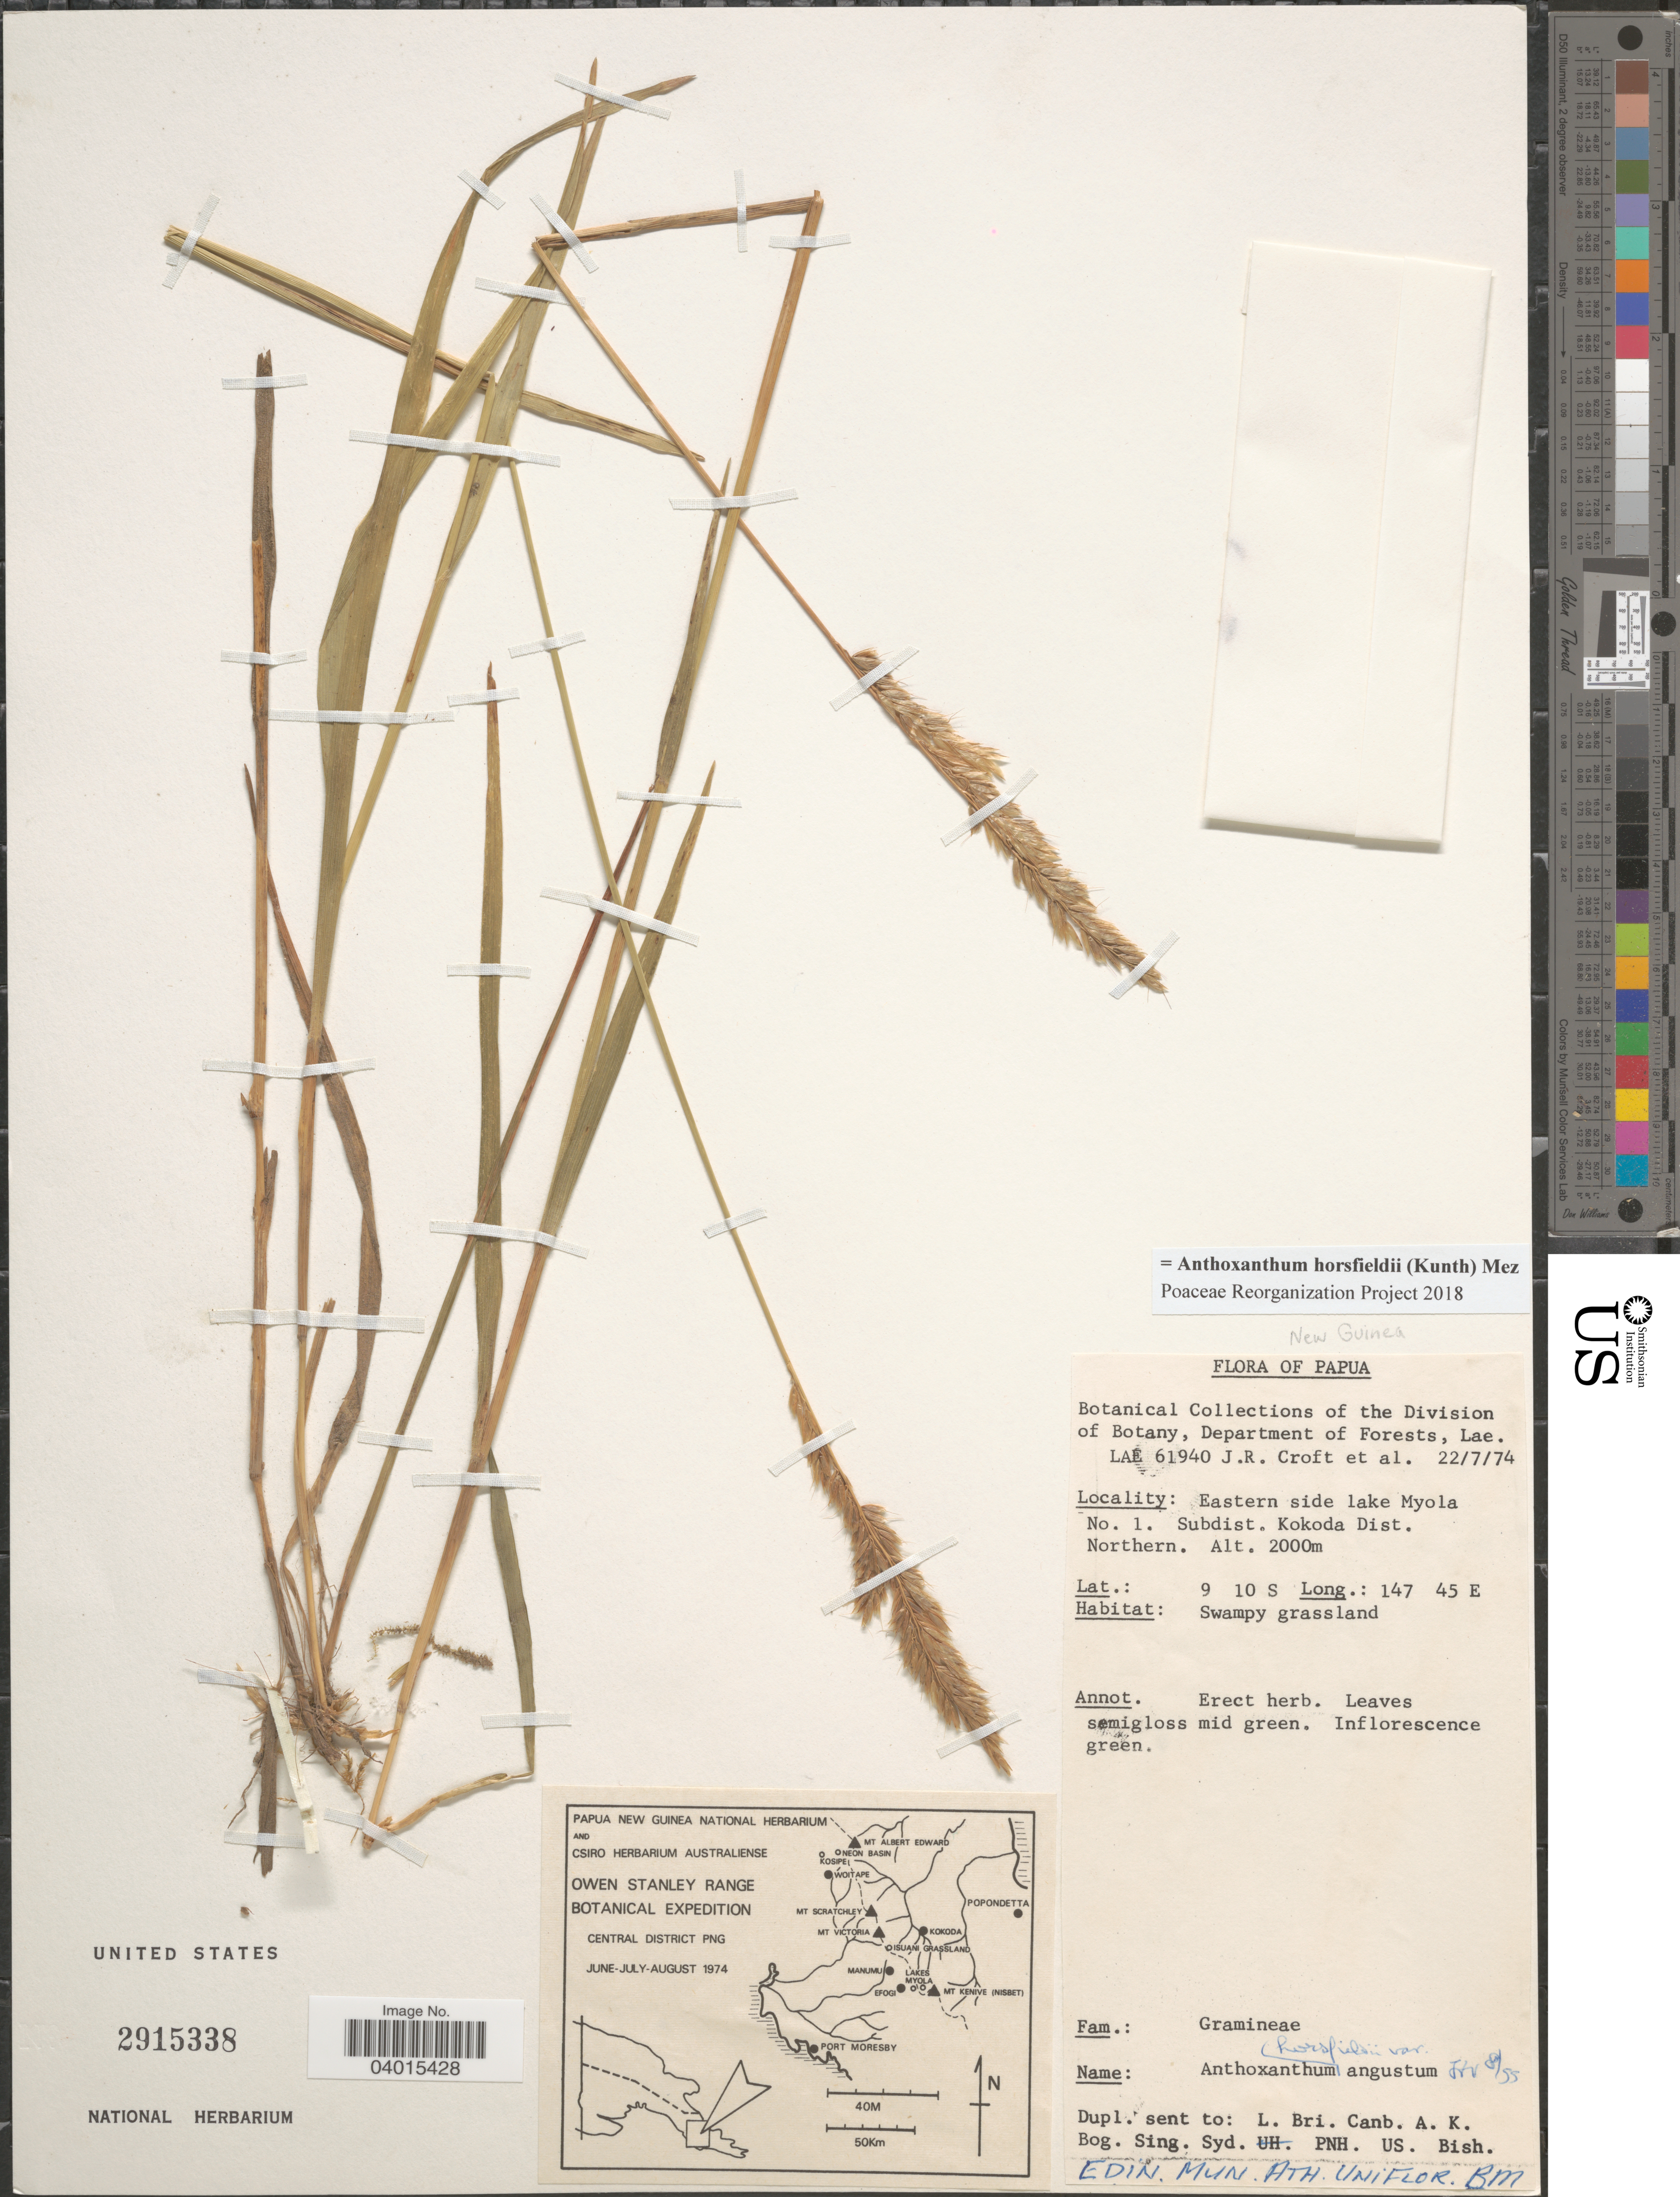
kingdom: Plantae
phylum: Tracheophyta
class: Liliopsida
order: Poales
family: Poaceae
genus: Anthoxanthum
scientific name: Anthoxanthum horsfieldii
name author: (Benn.) Mez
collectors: J. R. Croft & et al.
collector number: LAE 61940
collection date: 1974-07-22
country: Papua New Guinea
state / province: Northern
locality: New Guinea. Papua. Eastern side lake Myola No. 1. Subdist. Kokoda Dist. Northern.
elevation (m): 2000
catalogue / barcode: US 2915338